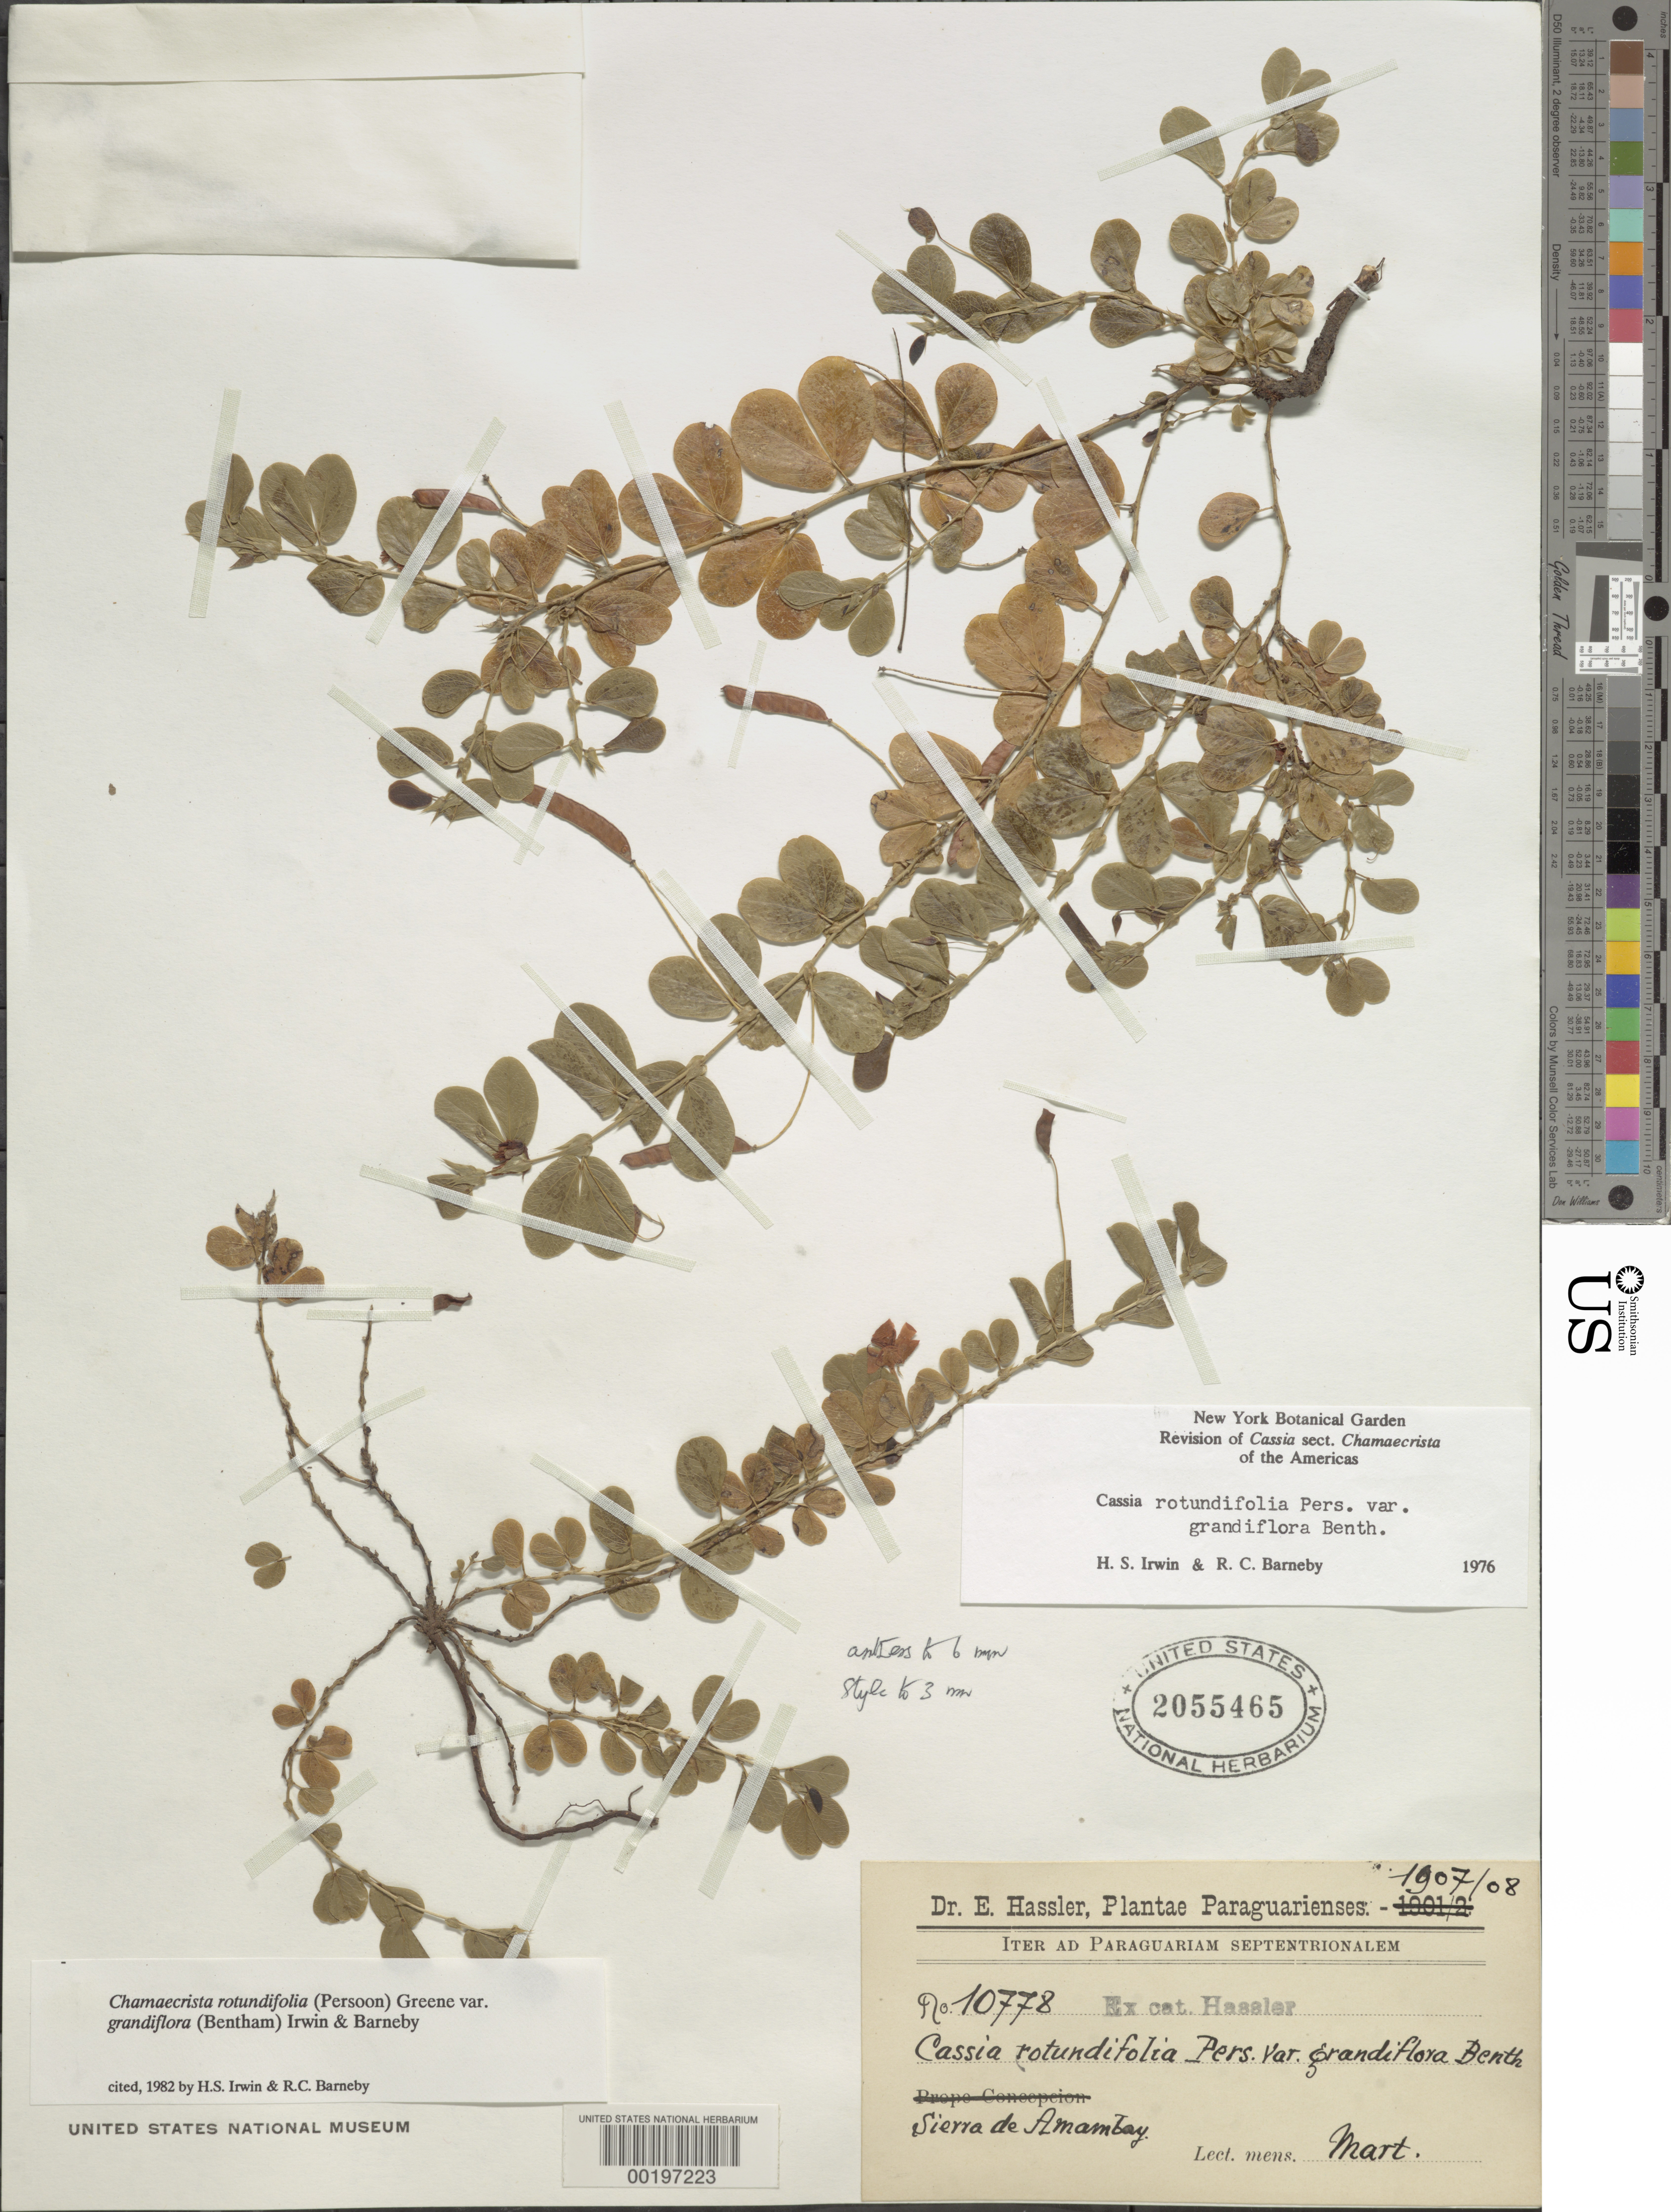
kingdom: Plantae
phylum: Tracheophyta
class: Magnoliopsida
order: Fabales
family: Fabaceae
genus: Chamaecrista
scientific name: Chamaecrista rotundifolia var. grandiflora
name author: (Benth.) H.S. Irwin & Barneby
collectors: E. Hassler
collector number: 10778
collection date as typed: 1907 to -- -- 1908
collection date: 1907/1908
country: Paraguay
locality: Sierra de amambay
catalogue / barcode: US 2055465